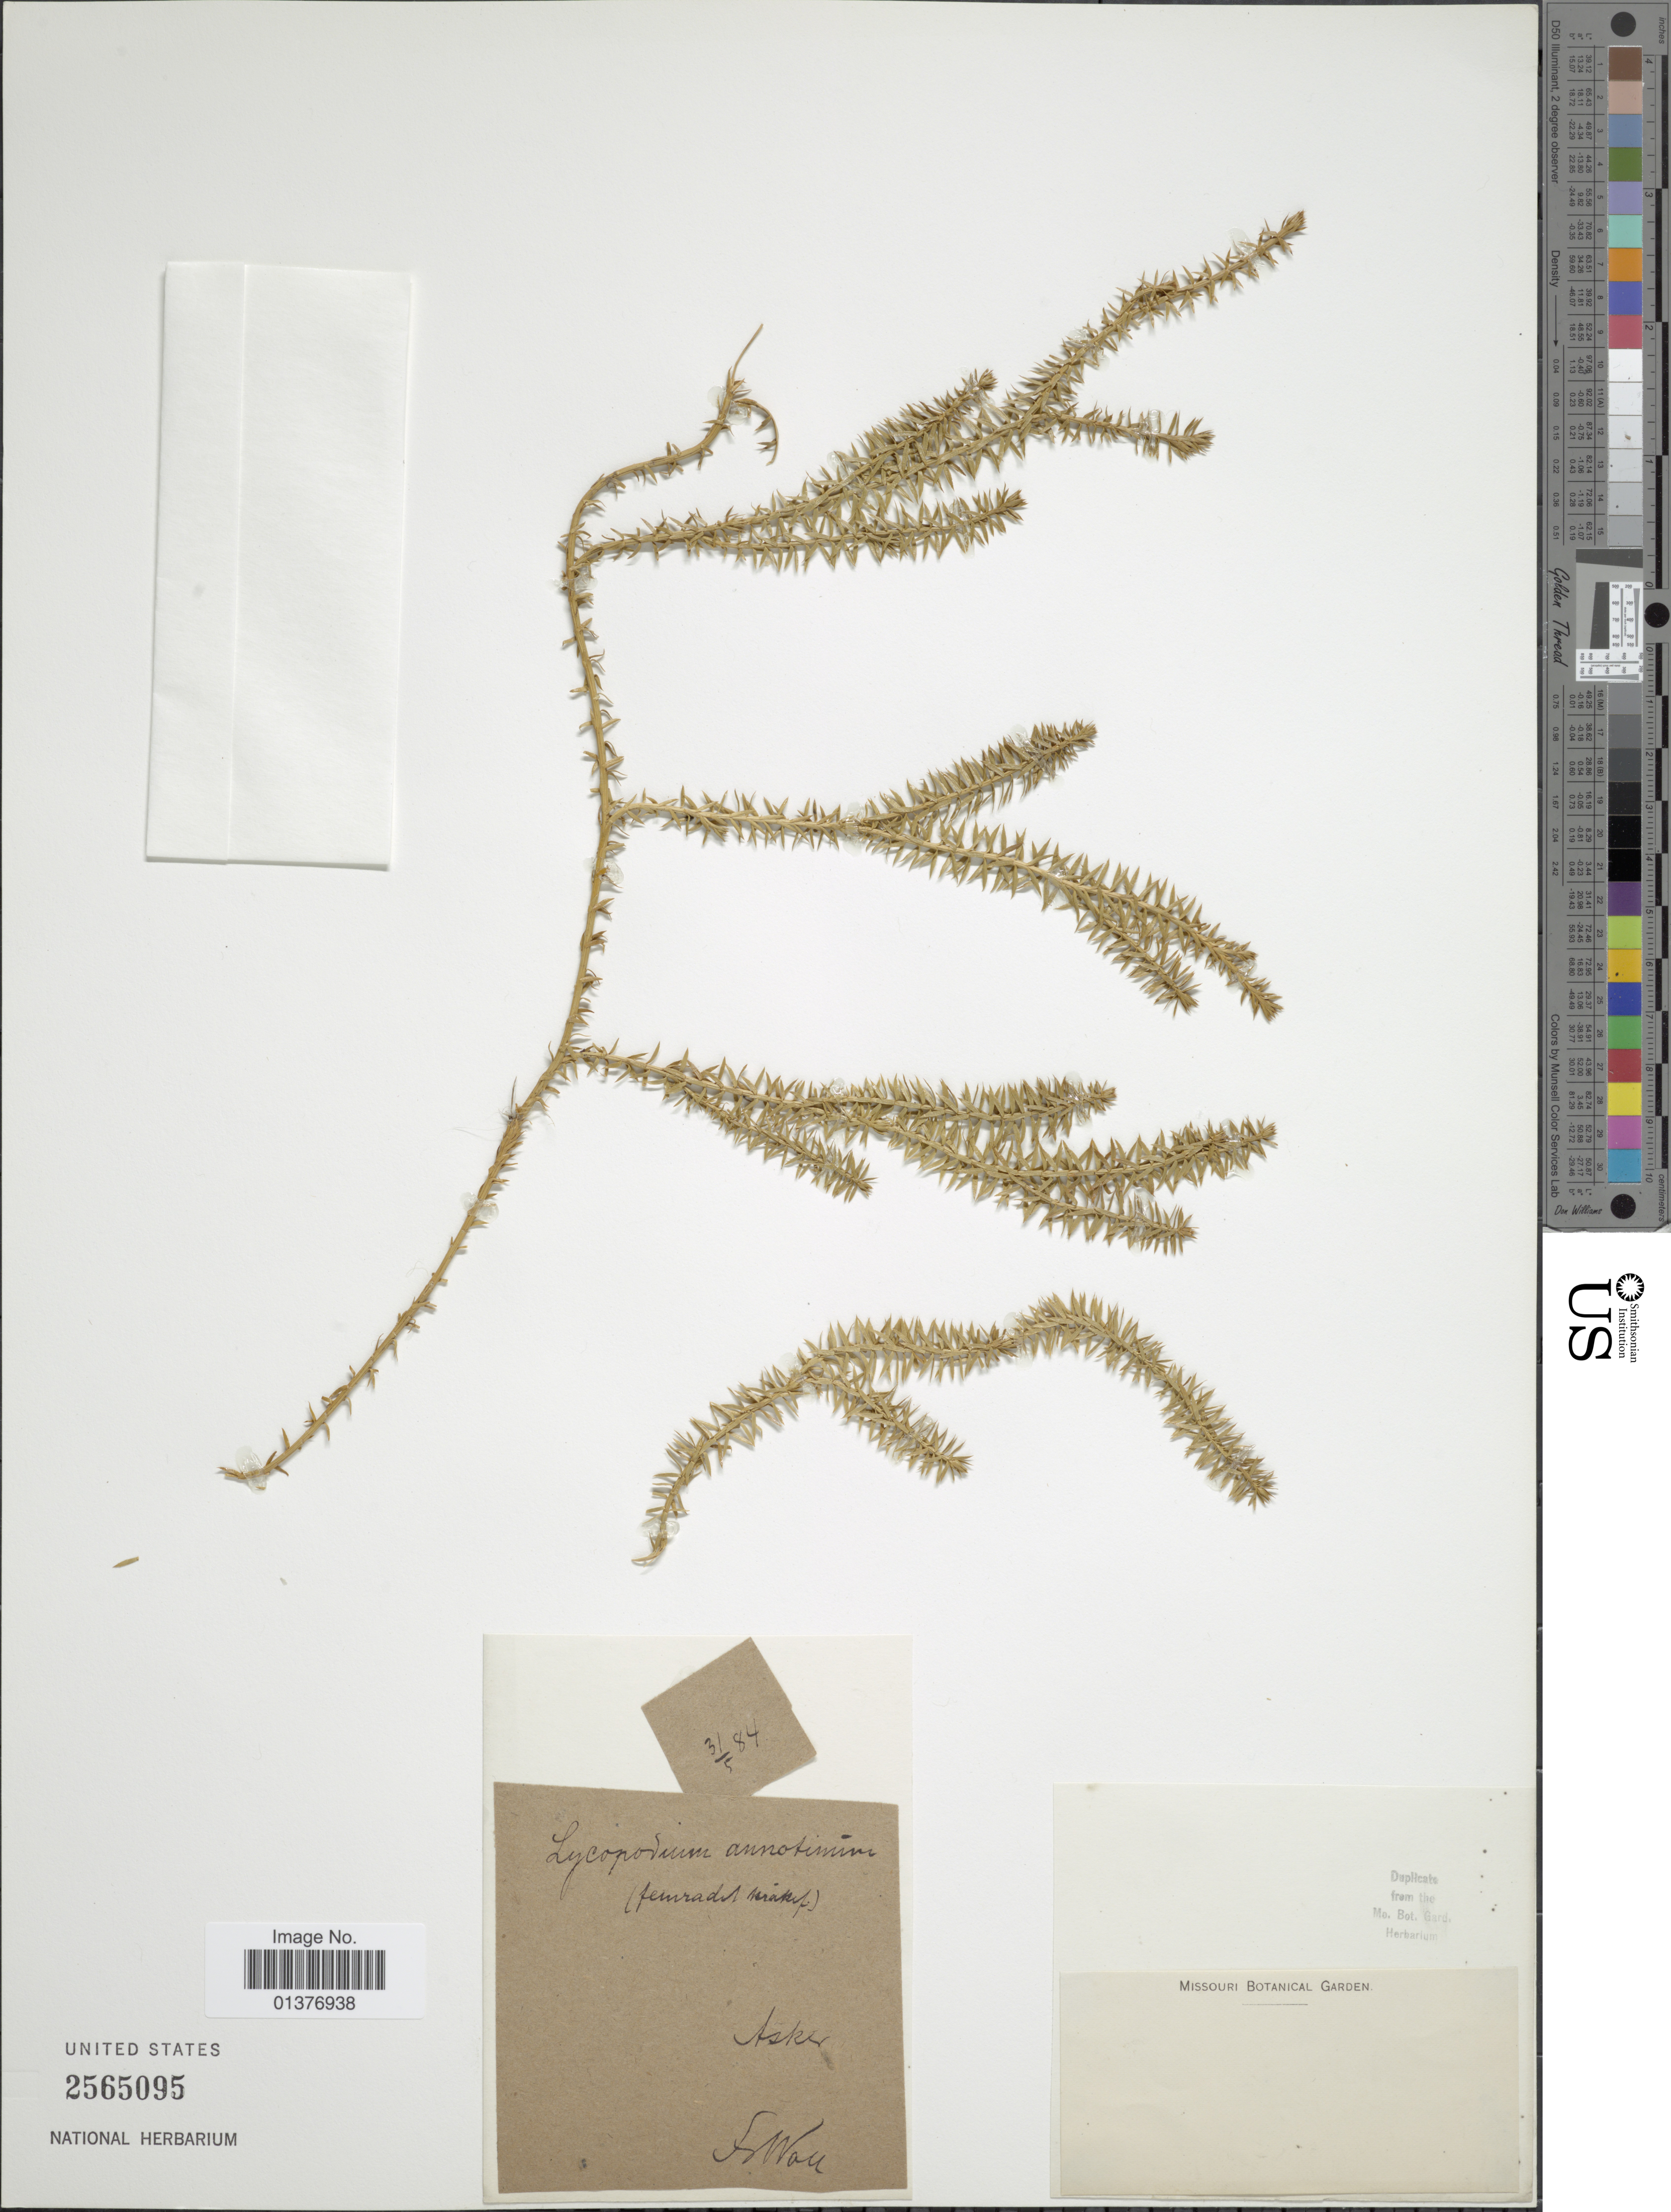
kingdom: Plantae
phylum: Tracheophyta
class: Lycopodiopsida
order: Lycopodiales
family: Lycopodiaceae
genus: Spinulum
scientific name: Spinulum annotinum subsp. annotinum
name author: (L.) A. Haines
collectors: F. Won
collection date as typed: Transcribed d/m/y: 31/5/84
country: Norway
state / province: Akershus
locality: Asker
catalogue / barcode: US 2565095